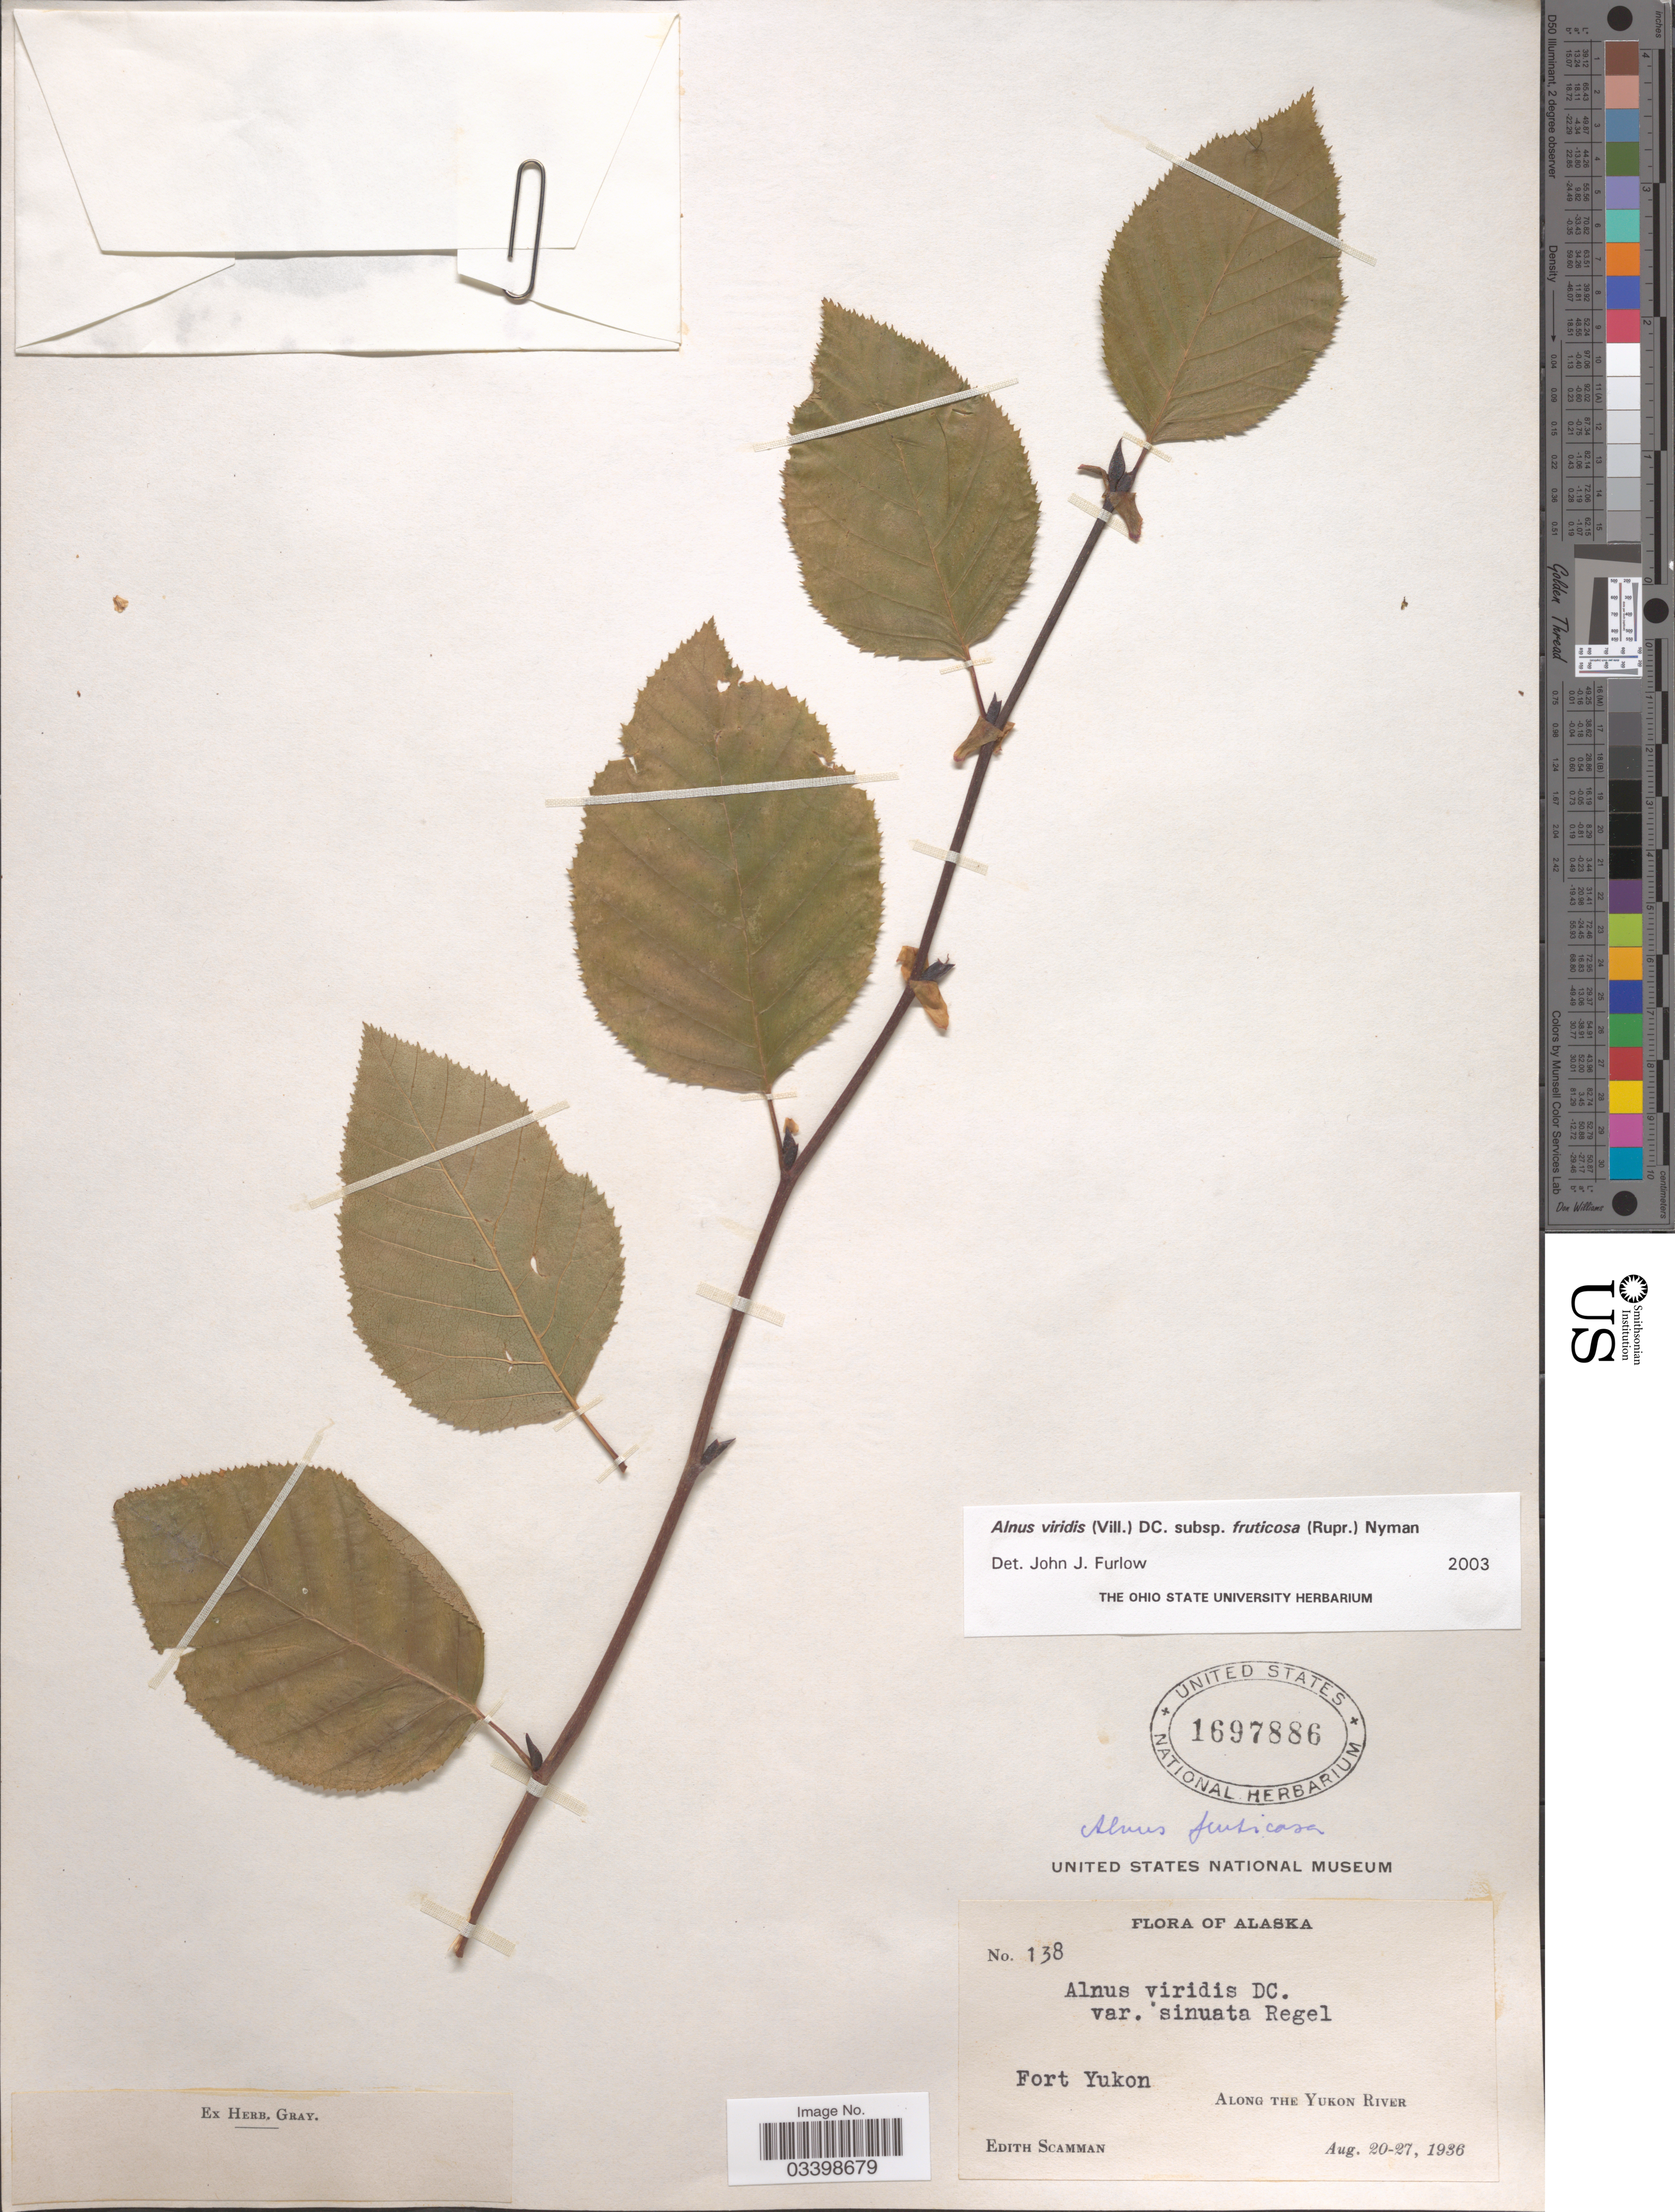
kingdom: Plantae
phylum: Tracheophyta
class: Magnoliopsida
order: Fagales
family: Betulaceae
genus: Alnus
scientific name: Alnus viridis subsp. fruticosa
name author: (Rupr.) Nyman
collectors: E. Scamman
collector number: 138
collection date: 1936-08-20/1936-08-27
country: United States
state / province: Alaska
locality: Fort Yukon, Along The Yukon River.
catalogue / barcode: US 1697886